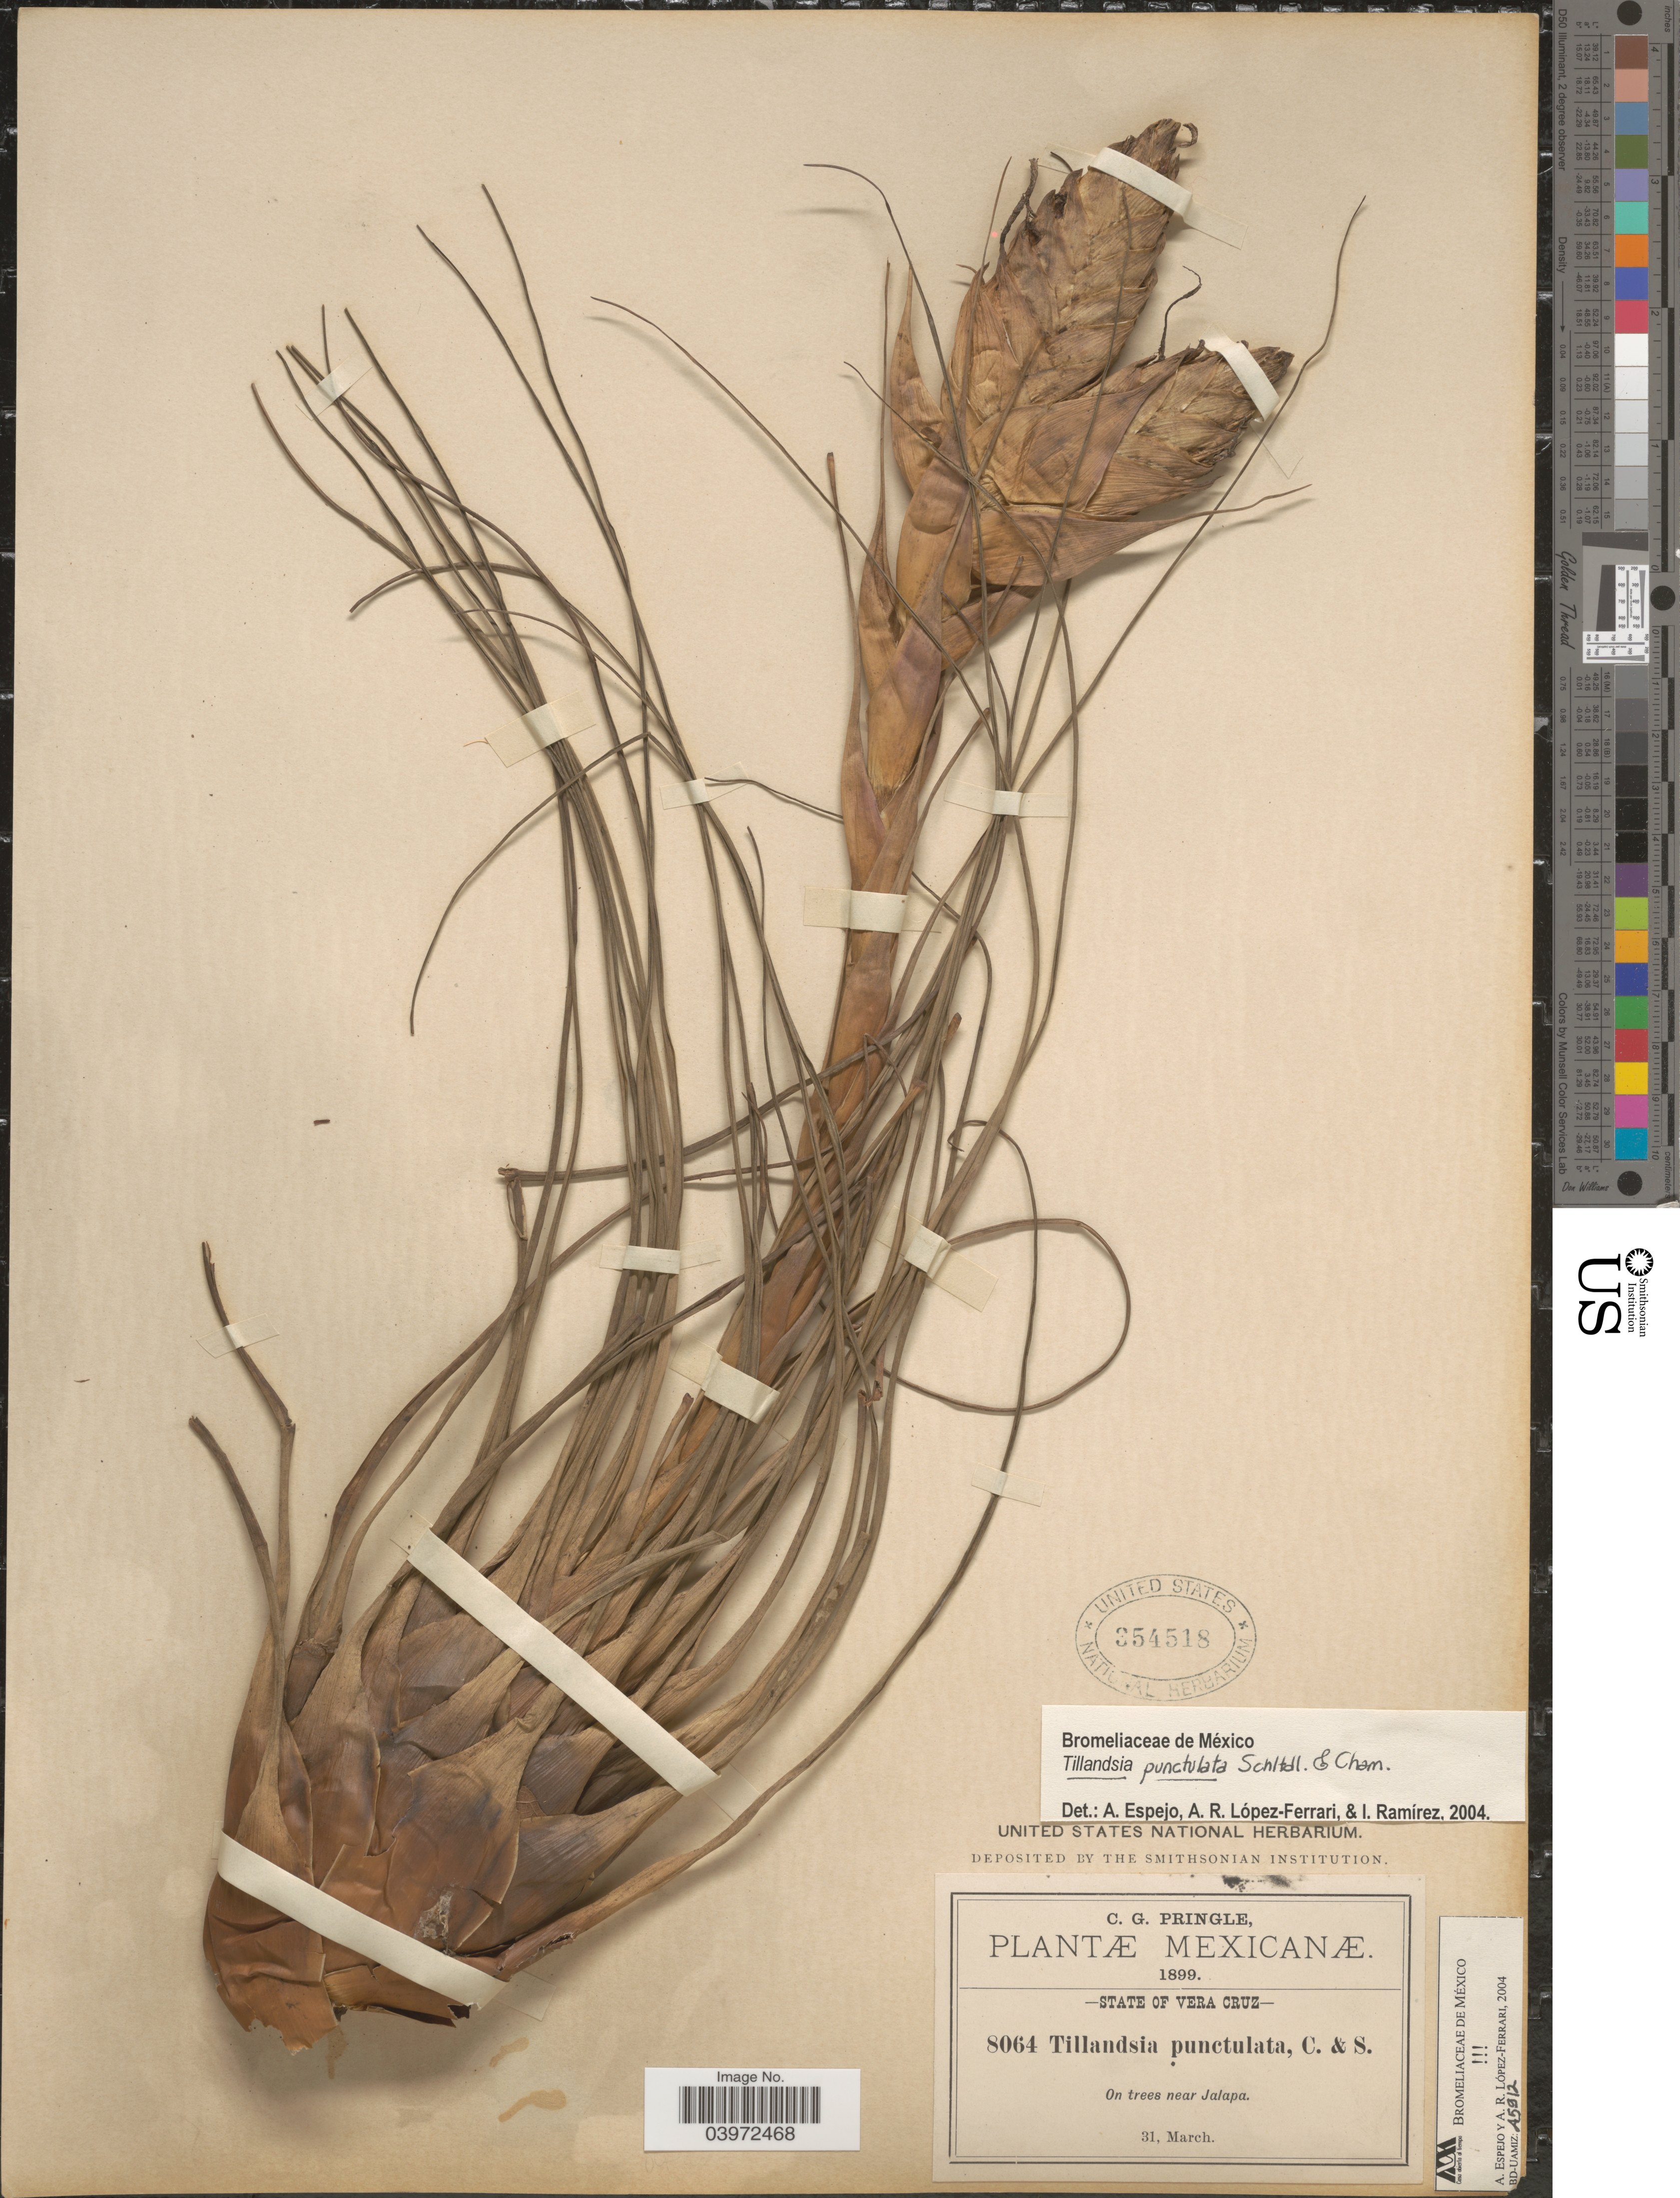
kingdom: Plantae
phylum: Tracheophyta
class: Liliopsida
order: Poales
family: Bromeliaceae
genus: Tillandsia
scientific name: Tillandsia punctulata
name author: Schltdl. & Cham.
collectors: C. G. Pringle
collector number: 8064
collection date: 1899-03-31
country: Mexico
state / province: Veracruz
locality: State of Vera Cruz. On trees near Jalapa.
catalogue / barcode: US 354518